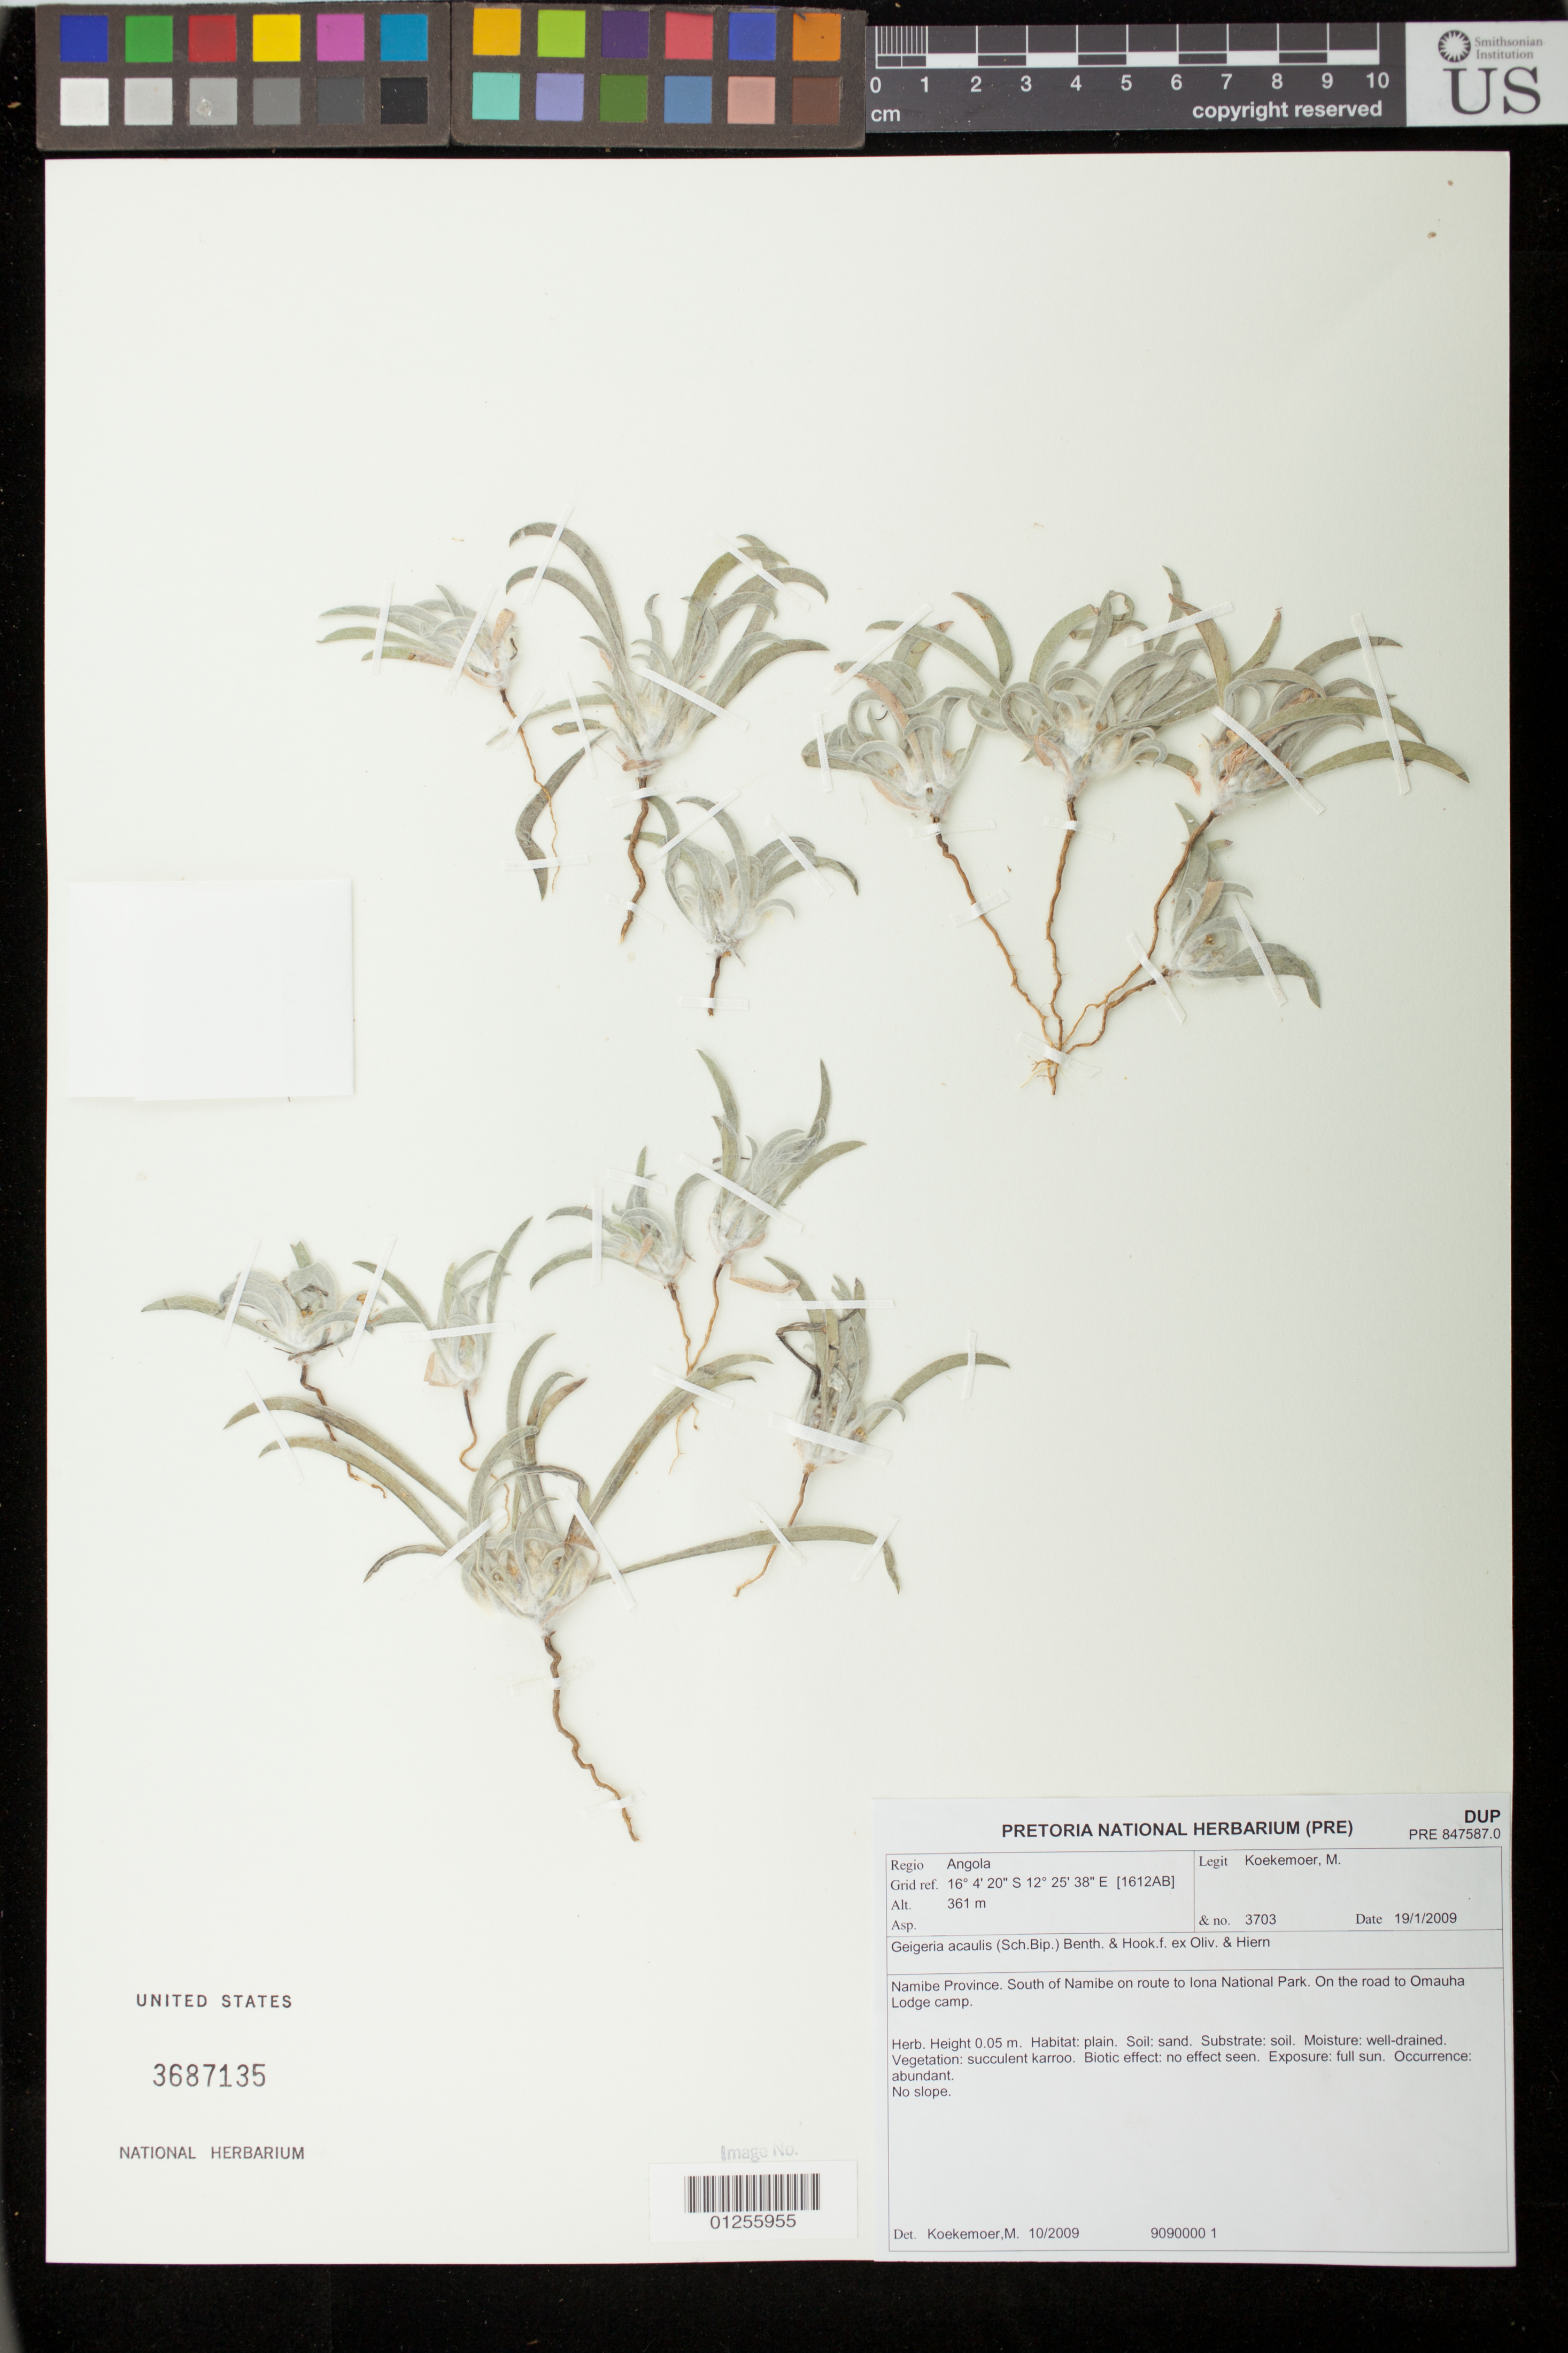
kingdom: Plantae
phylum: Tracheophyta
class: Magnoliopsida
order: Asterales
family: Asteraceae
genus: Geigeria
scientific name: Geigeria acaulis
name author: Benth. & Hook. f. ex Vatke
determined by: Koekemoer, M.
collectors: M. Koekemoer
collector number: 3703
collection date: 2009-01-19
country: Angola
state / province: Namibe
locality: South of Namibe on route to Iona National Park. On the road to Omauha Lodge camp.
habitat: Sandy soil, succulent karroo vegetation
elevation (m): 361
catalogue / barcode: US 3687135